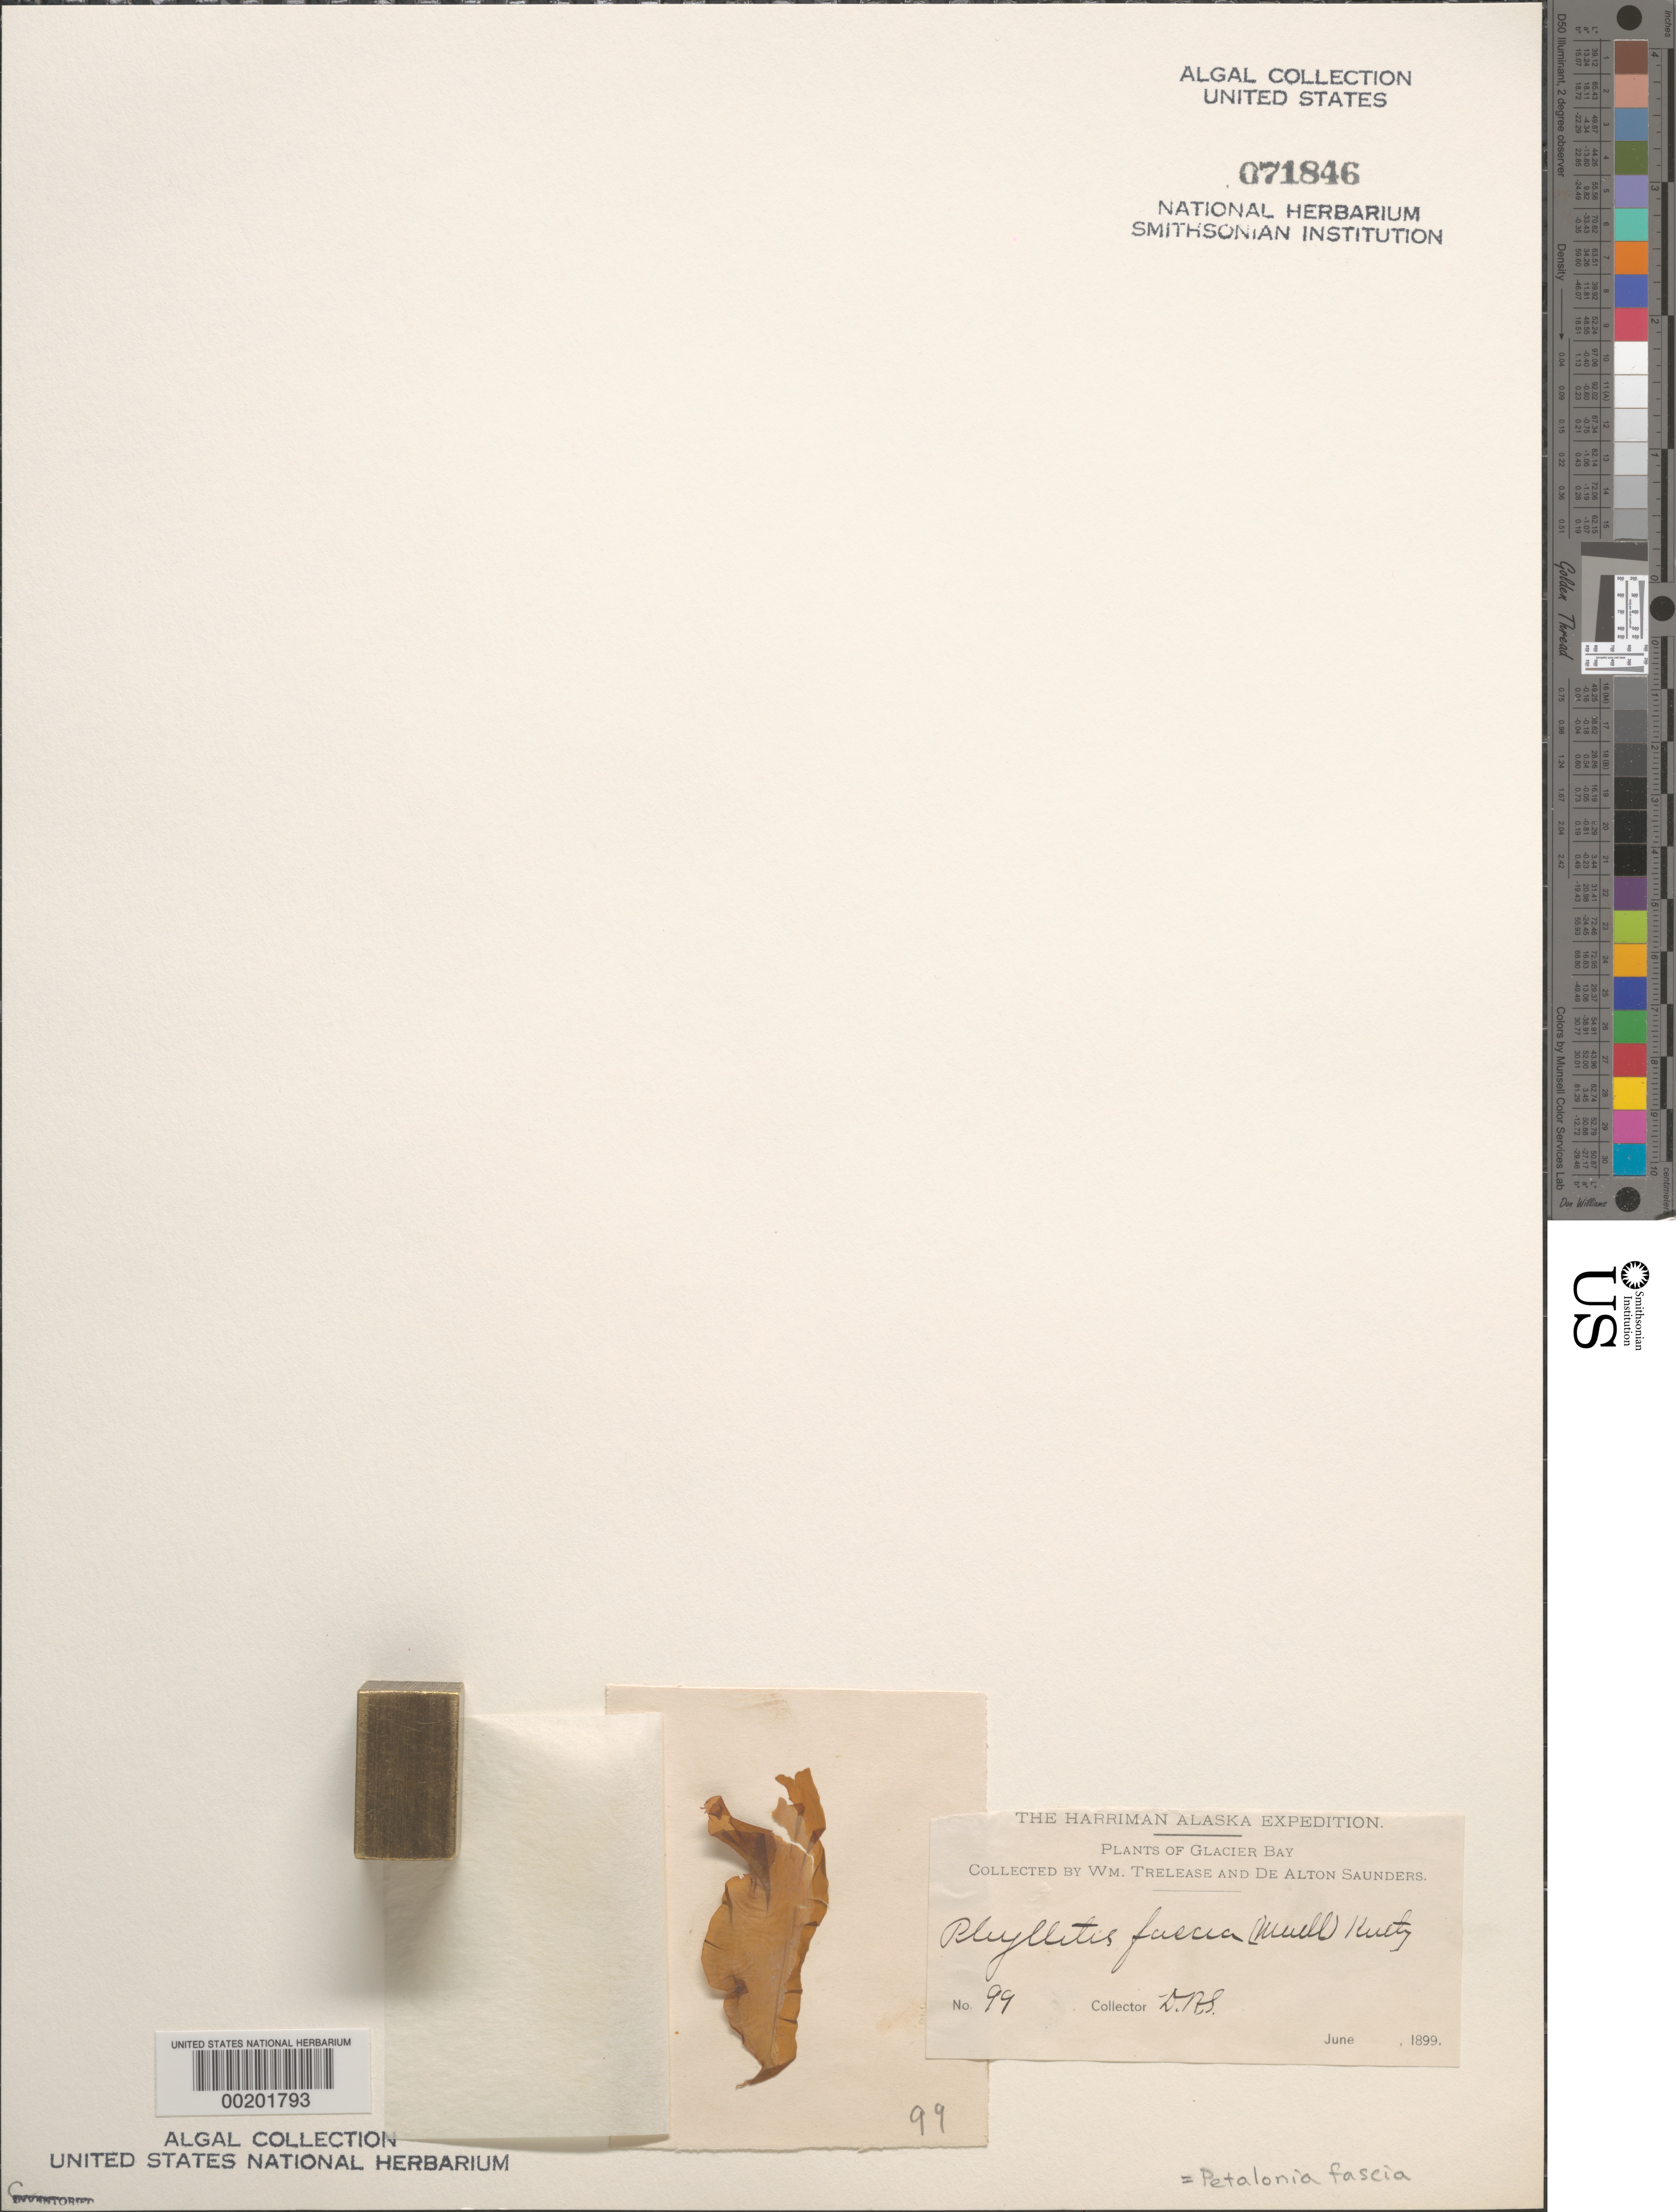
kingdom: Chromista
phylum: Ochrophyta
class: Phaeophyceae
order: Scytosiphonales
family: Scytosiphonaceae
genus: Petalonia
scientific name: Petalonia fascia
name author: (O.F. Müller) Kuntze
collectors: D. Saunders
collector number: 99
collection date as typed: Jun 1899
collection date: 1899-06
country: United States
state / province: Alaska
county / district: Skagway-Yakutat-Angoon Division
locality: Glacier Bay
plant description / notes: Harriman Alaska Expedition, 1899, as Phyllitis fascia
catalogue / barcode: US 71846